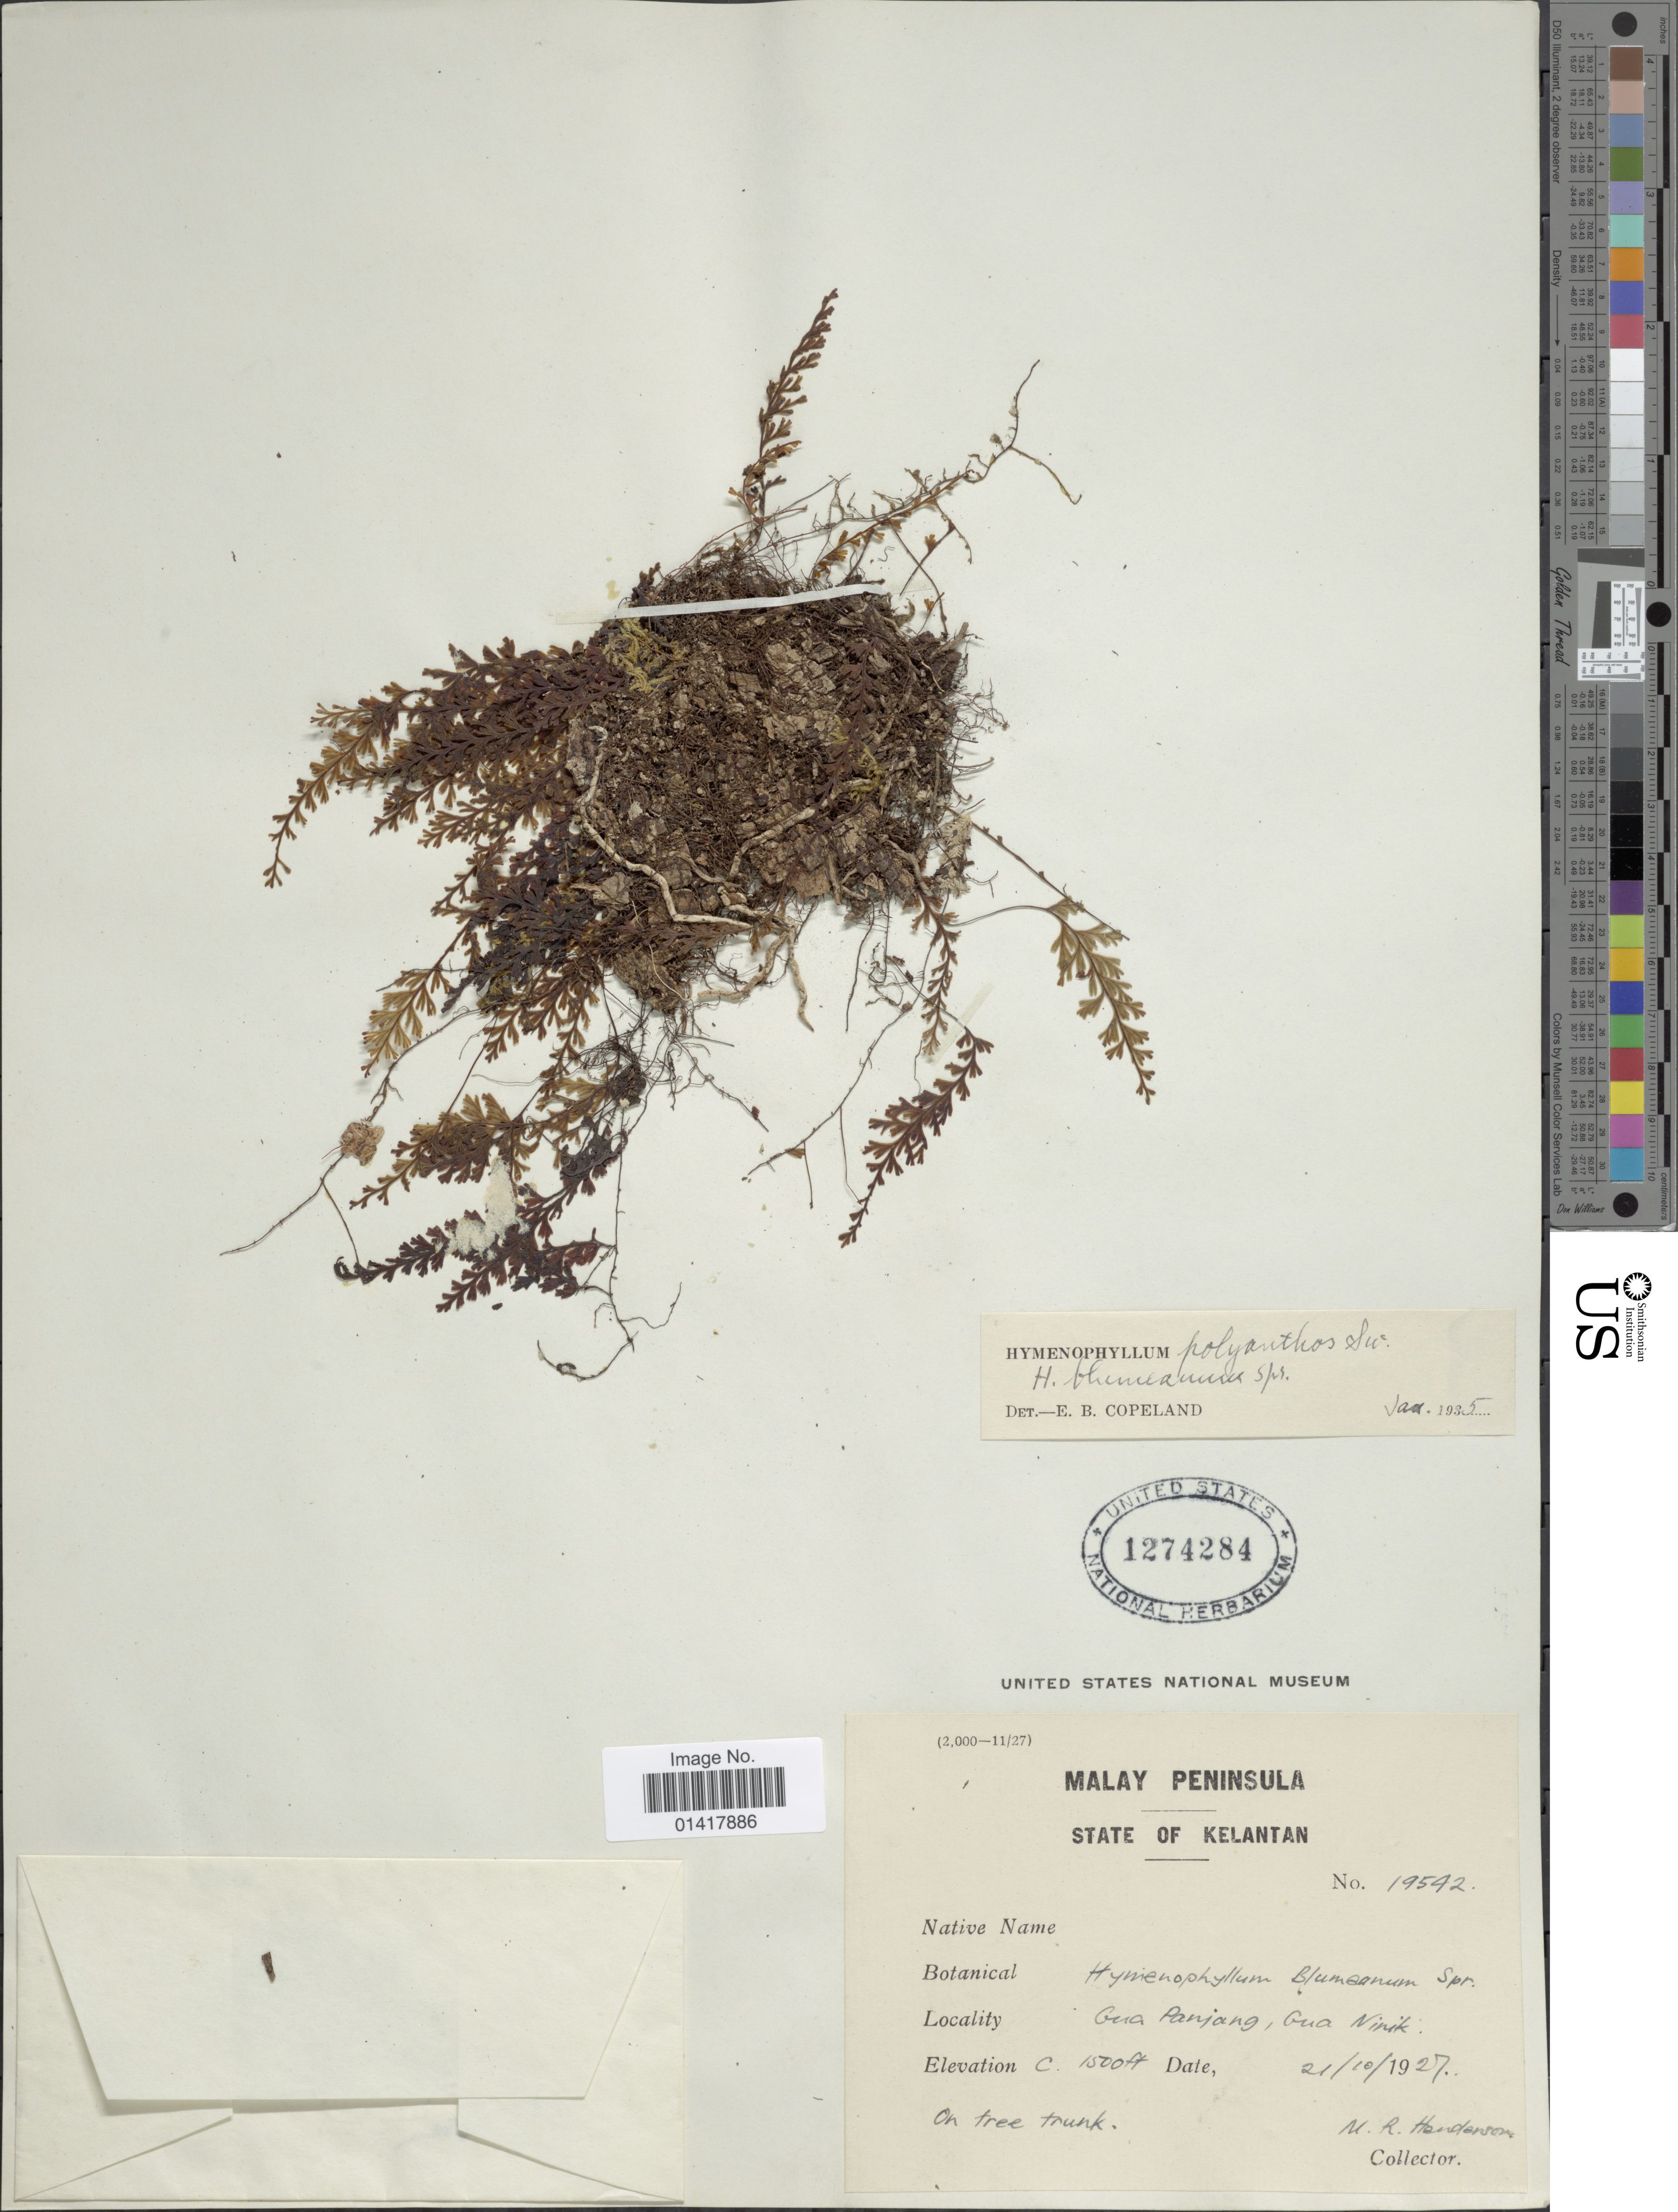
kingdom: Plantae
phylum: Tracheophyta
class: Polypodiopsida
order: Hymenophyllales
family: Hymenophyllaceae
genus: Hymenophyllum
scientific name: Hymenophyllum polyanthos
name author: (Sw.) Sw.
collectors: M. Henderson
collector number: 19542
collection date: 1927-10-21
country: Malaysia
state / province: Kelantan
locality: State of Kelantan. Gua Panjang, Gua Nirik, Malay Peninsula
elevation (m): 457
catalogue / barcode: US 1274284